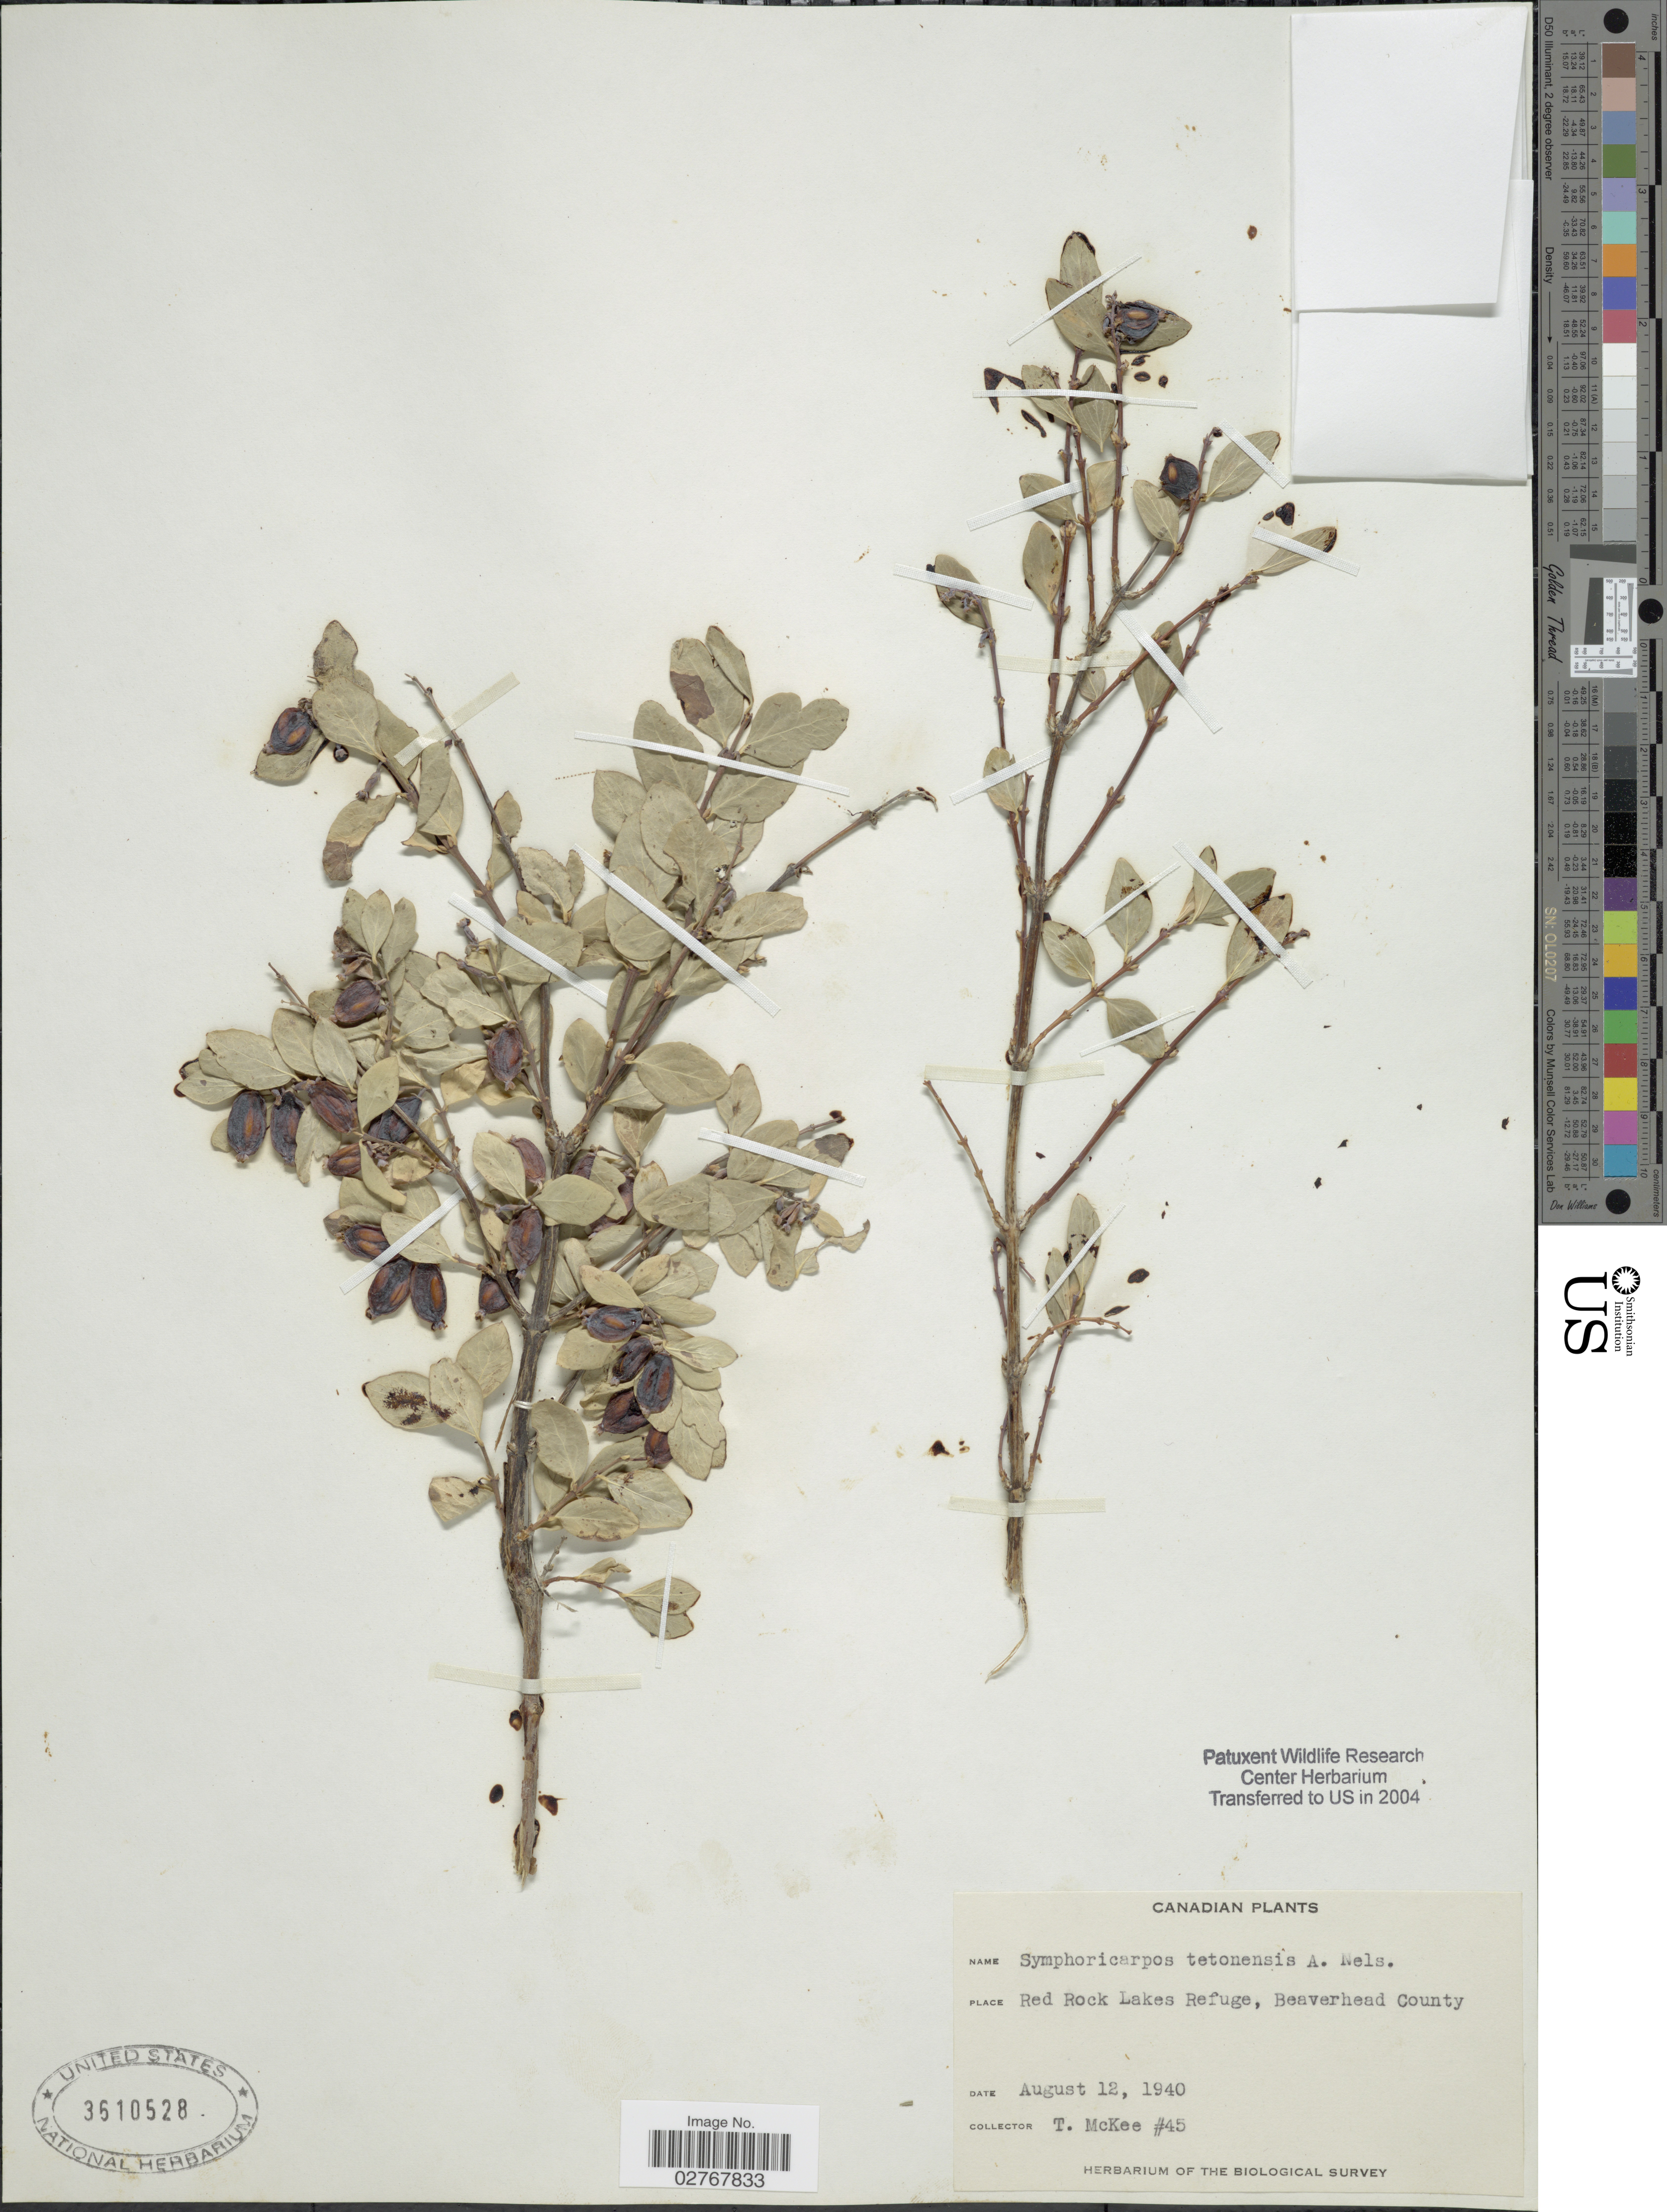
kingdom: Plantae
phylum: Tracheophyta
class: Magnoliopsida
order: Dipsacales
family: Caprifoliaceae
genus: Symphoricarpos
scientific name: Symphoricarpos tetonensis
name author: A. Nelson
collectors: T. McKee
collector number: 45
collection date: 1940-08-12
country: Canada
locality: Red Rock Lakes Refuge, Beaverhead County.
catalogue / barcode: US 3610528